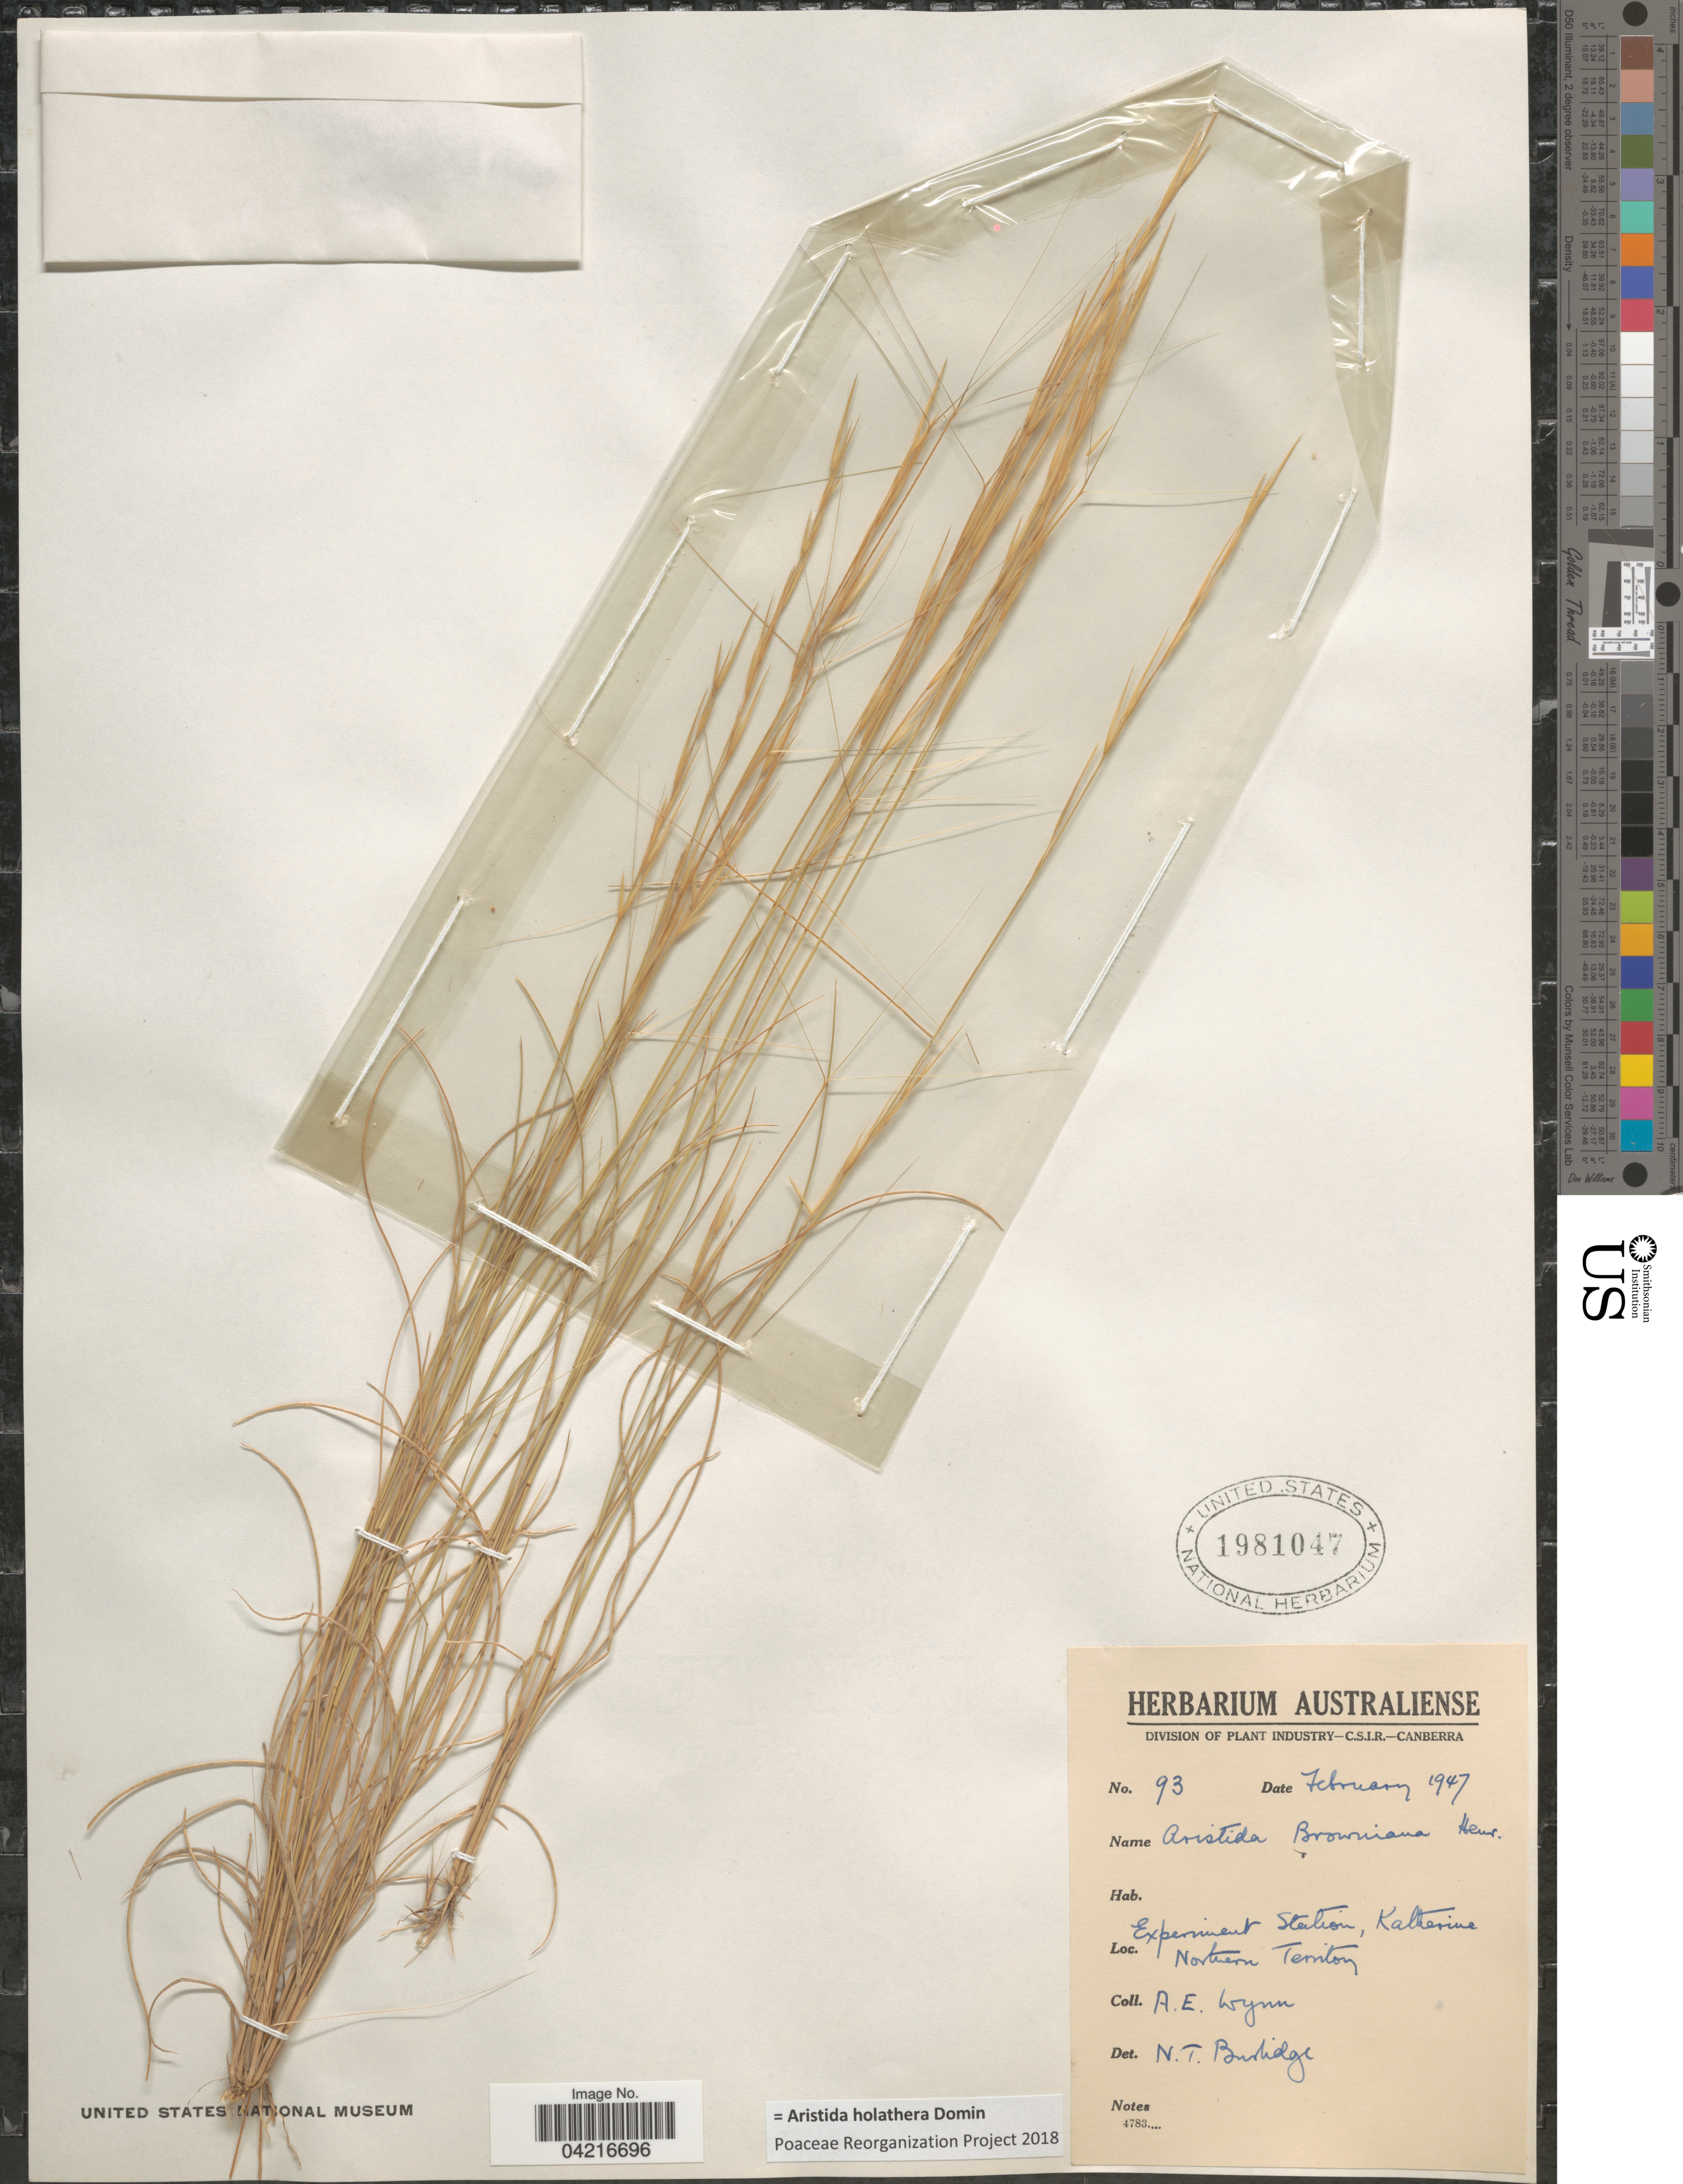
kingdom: Plantae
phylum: Tracheophyta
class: Liliopsida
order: Poales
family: Poaceae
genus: Aristida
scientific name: Aristida holathera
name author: Domin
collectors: A. Wynn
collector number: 93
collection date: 1947-02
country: Australia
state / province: Northern Territory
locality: Experiment Station, Katherine.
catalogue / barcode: US 1981047